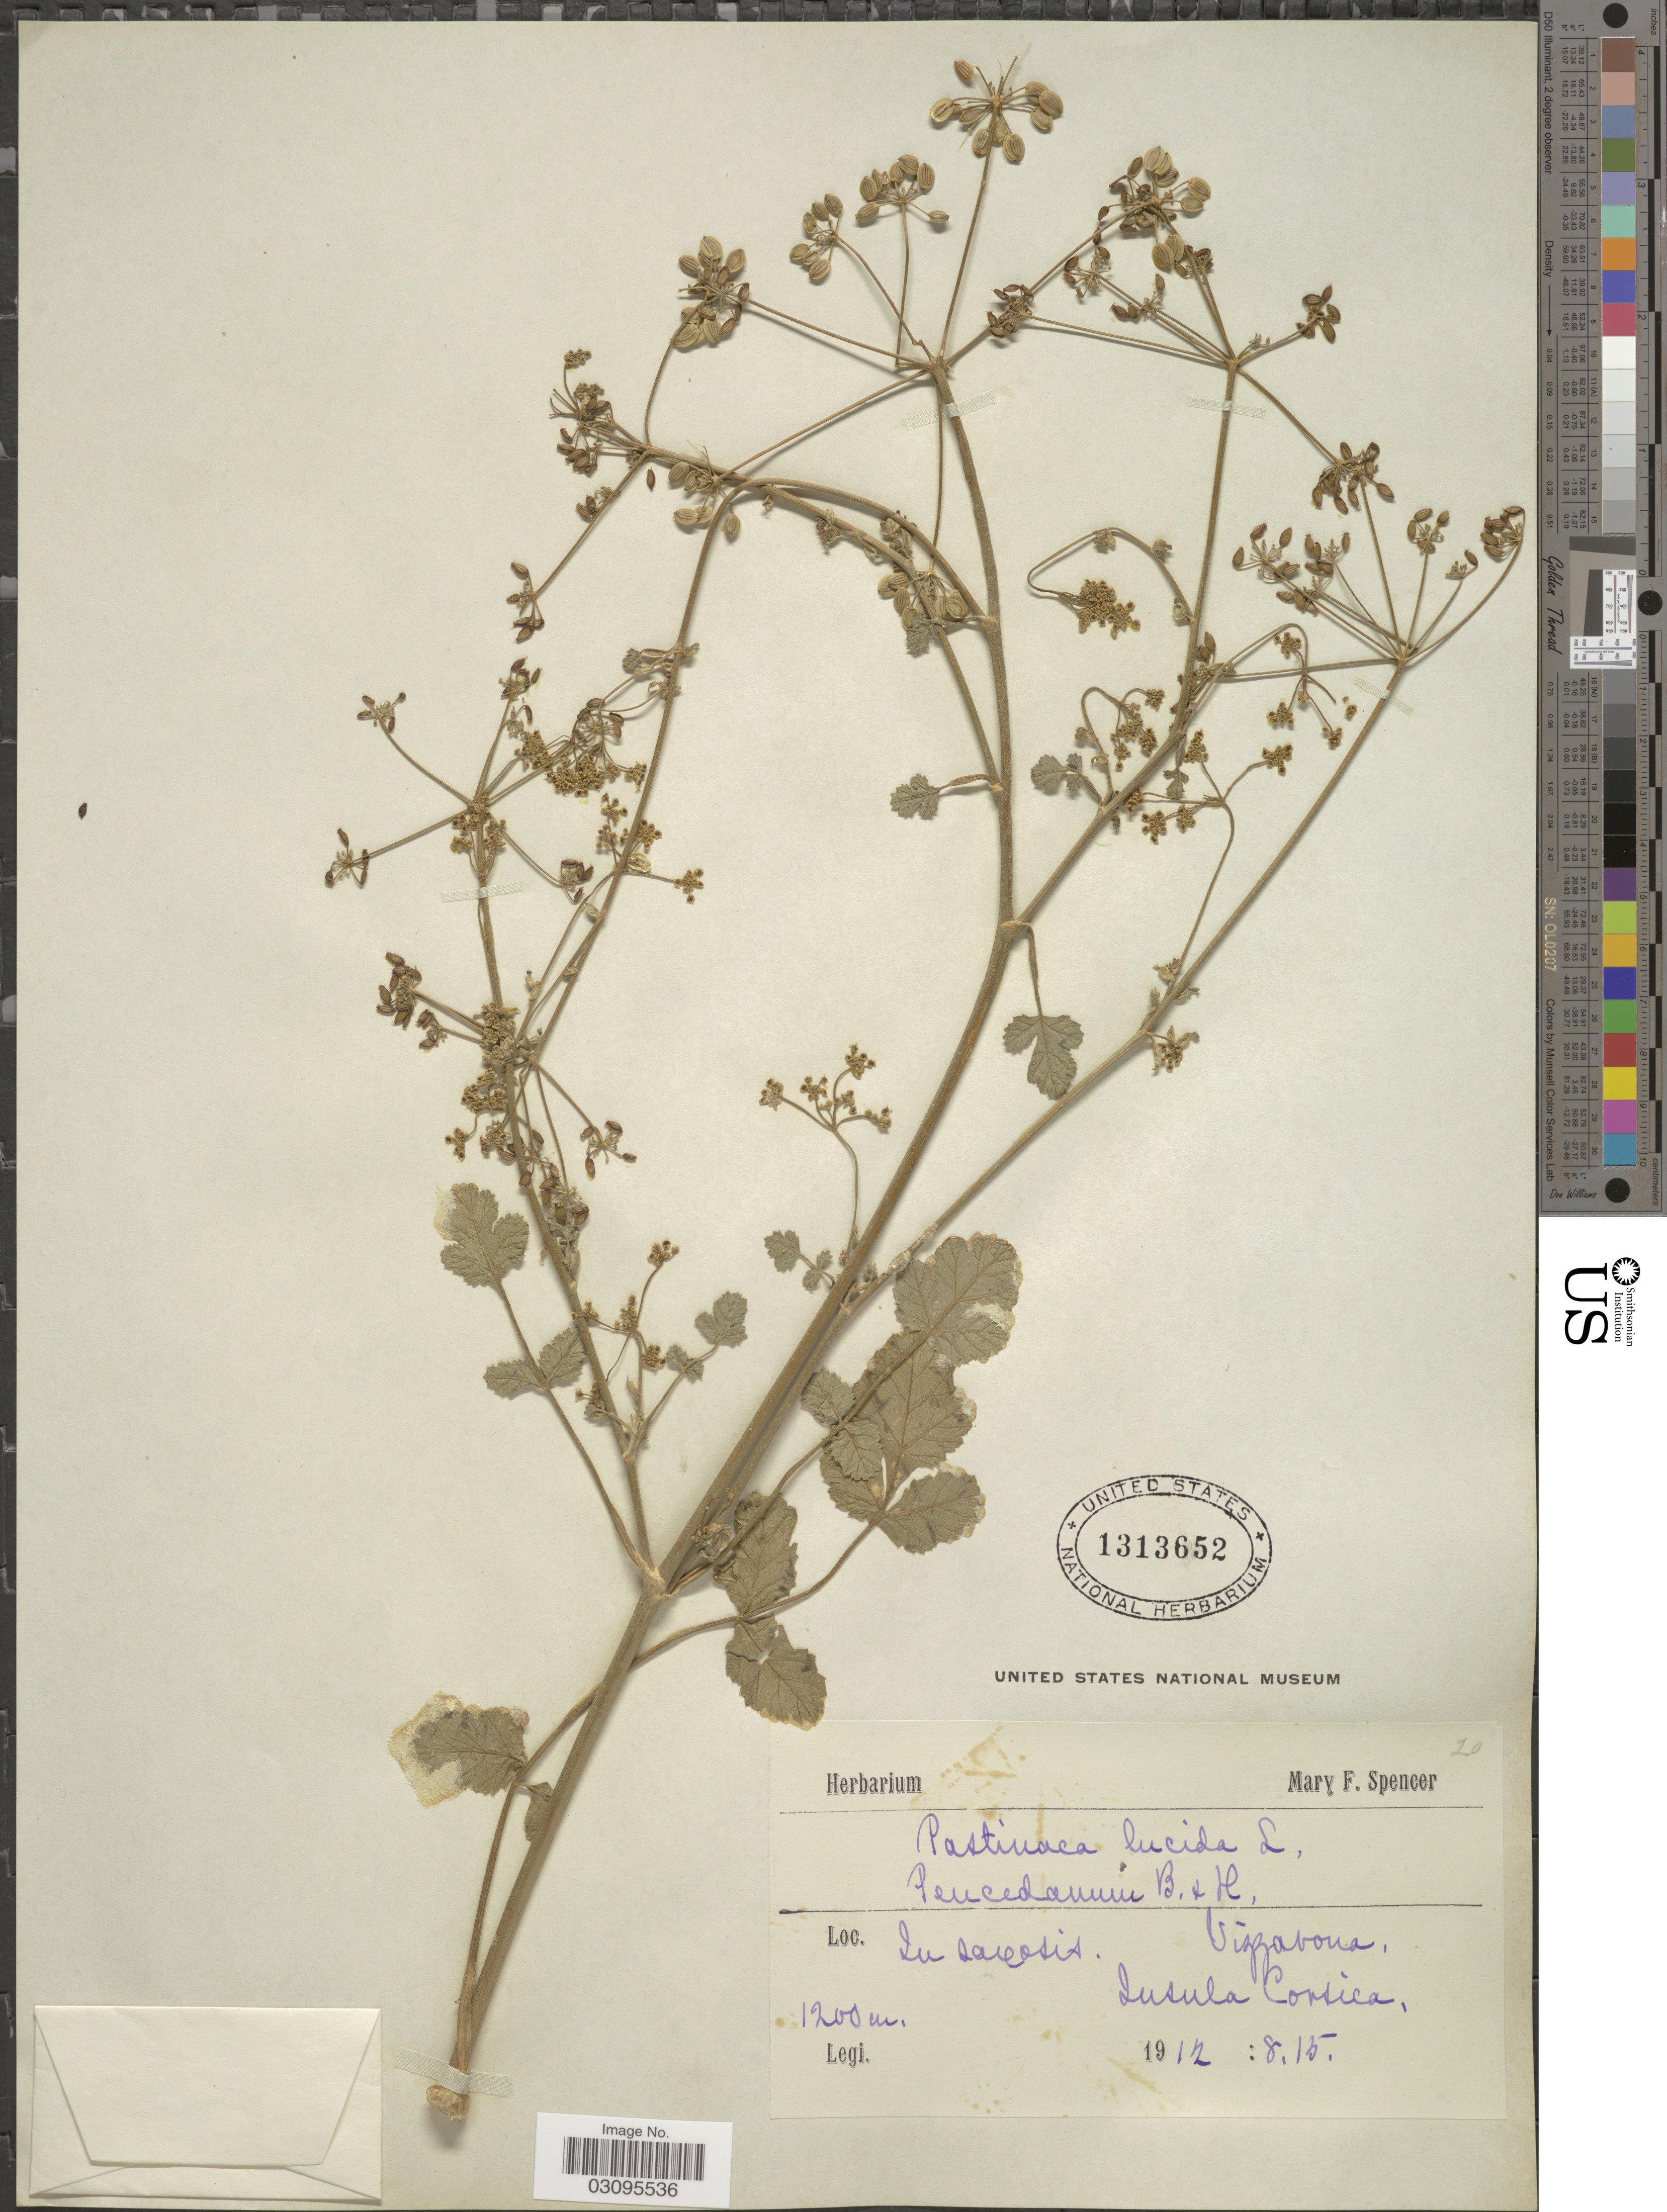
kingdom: Plantae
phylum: Tracheophyta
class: Magnoliopsida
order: Apiales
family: Apiaceae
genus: Pastinaca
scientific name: Pastinaca lucida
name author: L.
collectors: M. Spencer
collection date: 1912-08-15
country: France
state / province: Corsica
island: Corse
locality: In sayosis, Vizzavona, Insula Corsica.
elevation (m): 1200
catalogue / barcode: US 1313652